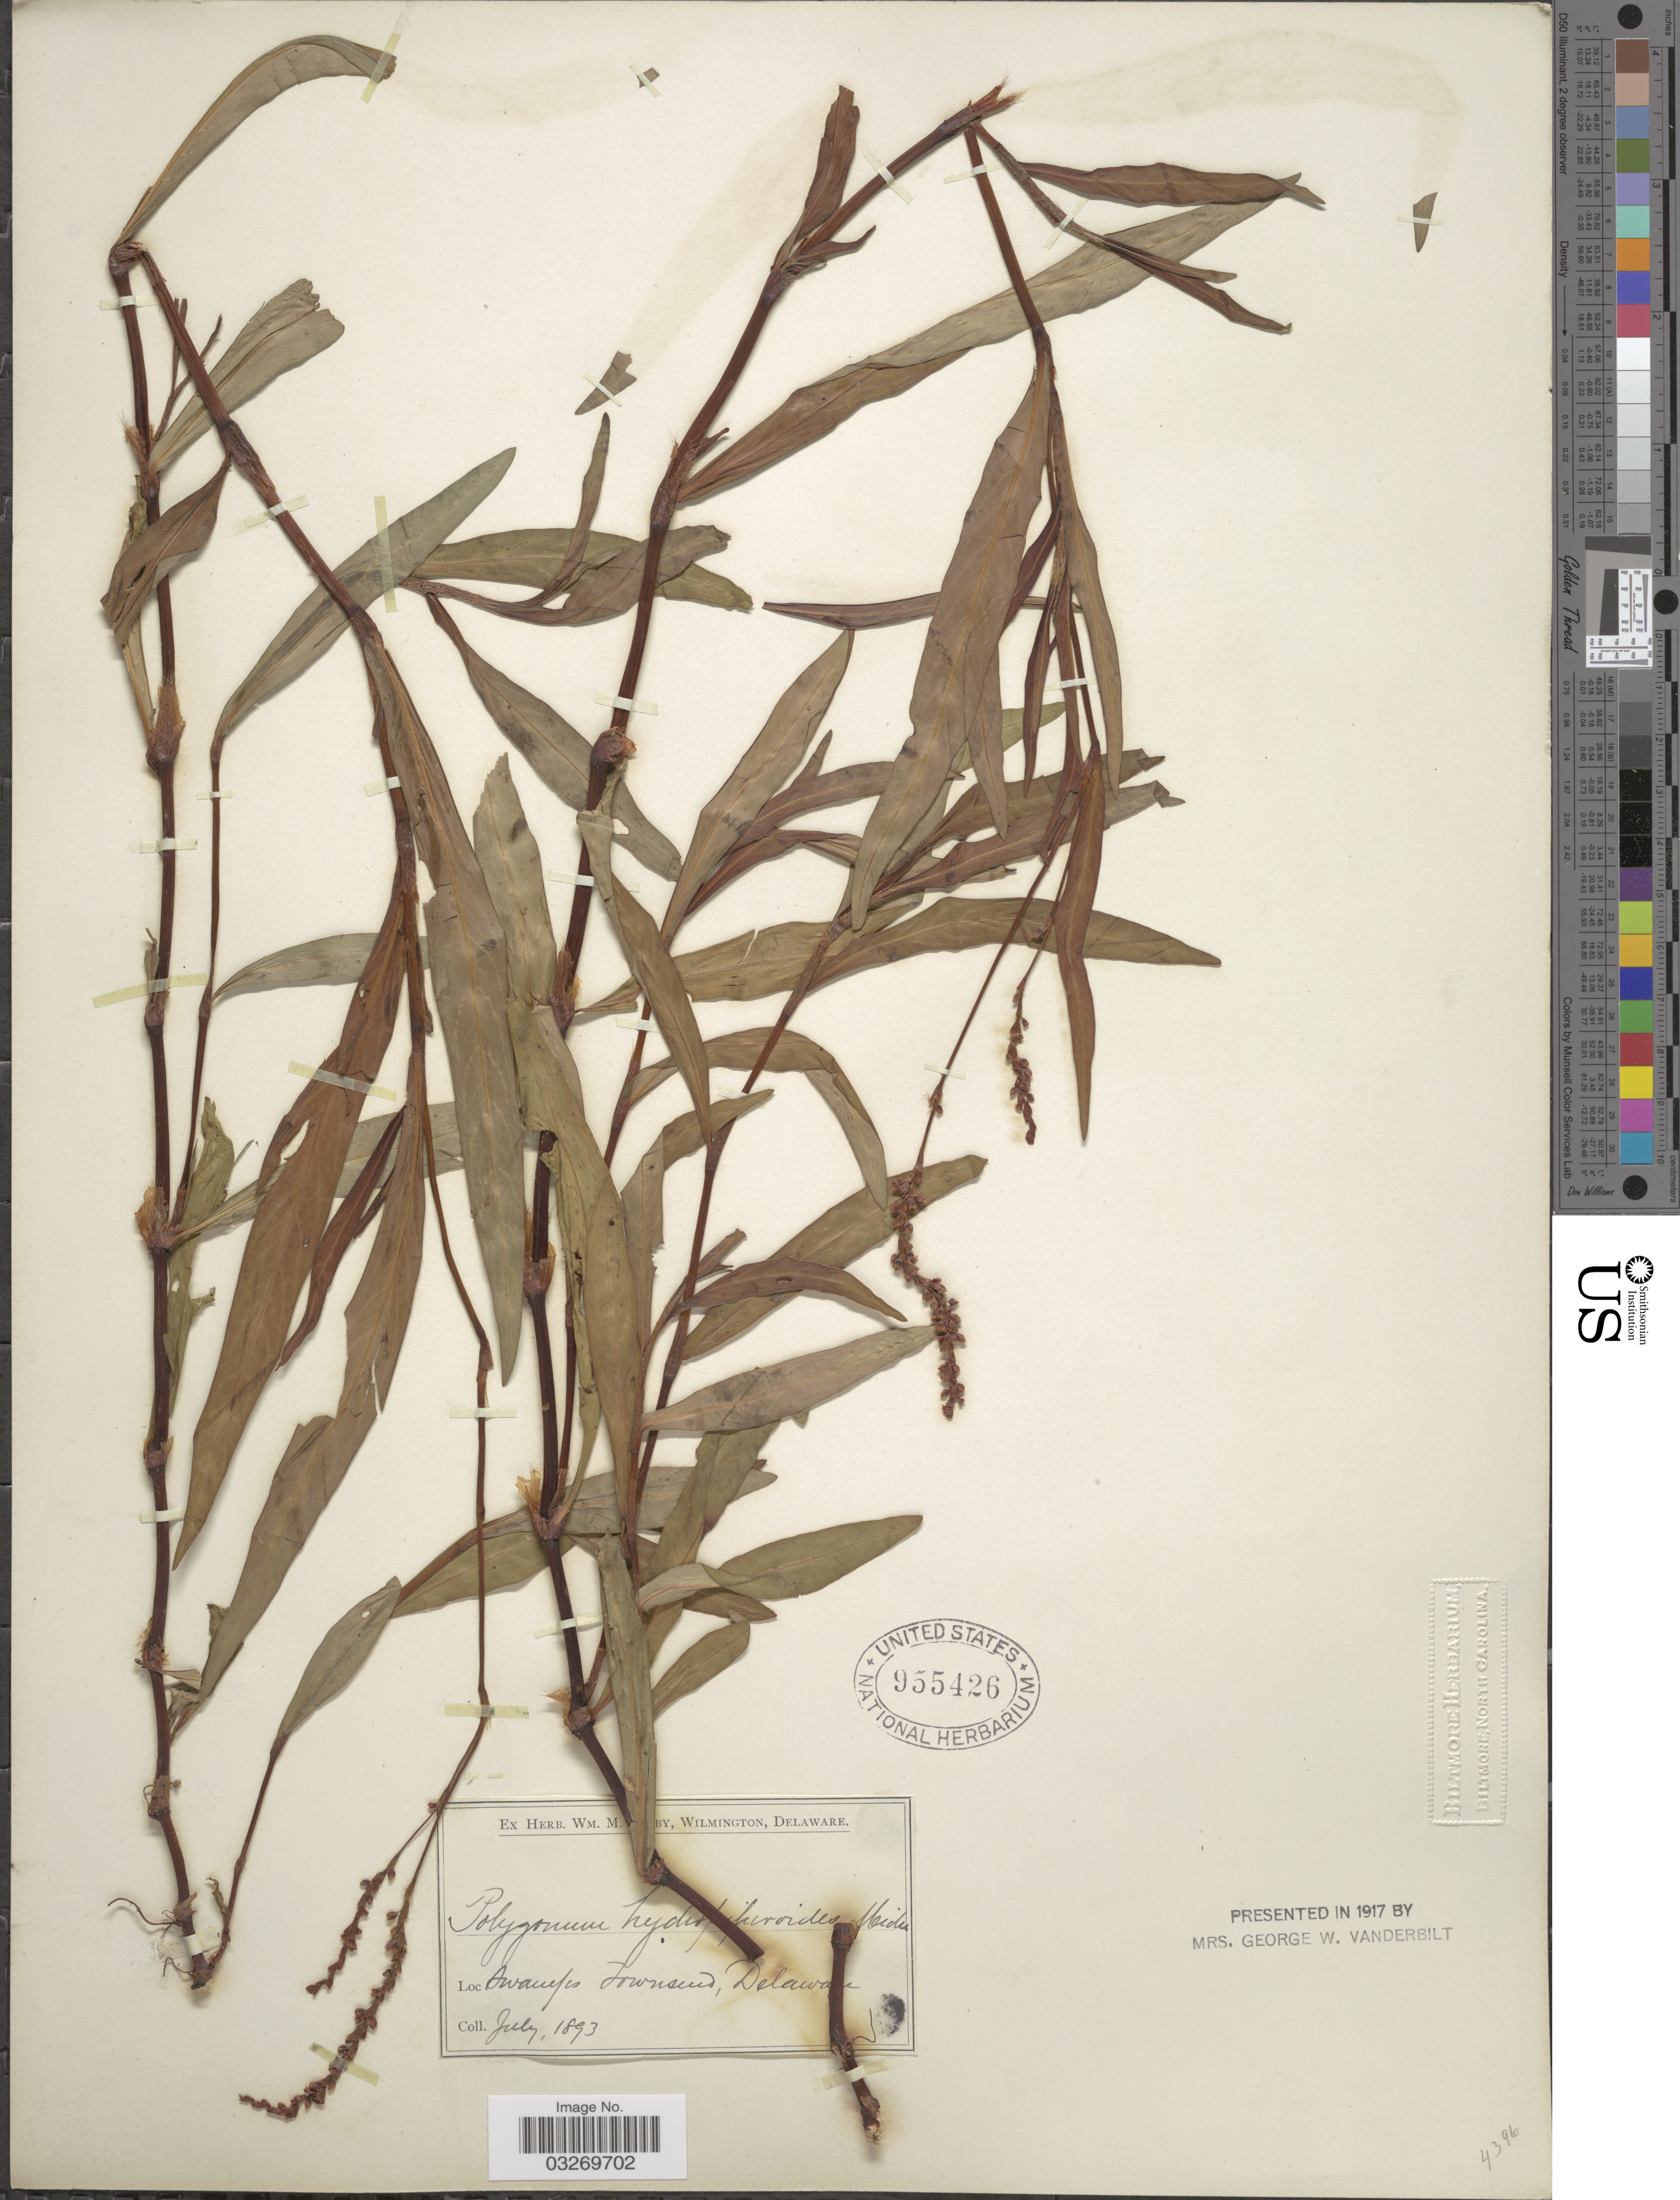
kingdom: Plantae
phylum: Tracheophyta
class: Magnoliopsida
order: Caryophyllales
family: Polygonaceae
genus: Persicaria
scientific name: Persicaria hydropiperoides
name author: (Michx.) Small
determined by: Atha, D. E.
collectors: ex herb. W.M. Canby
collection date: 1893-07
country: United States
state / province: Delaware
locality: Swamps Townsend.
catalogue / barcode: US 955426